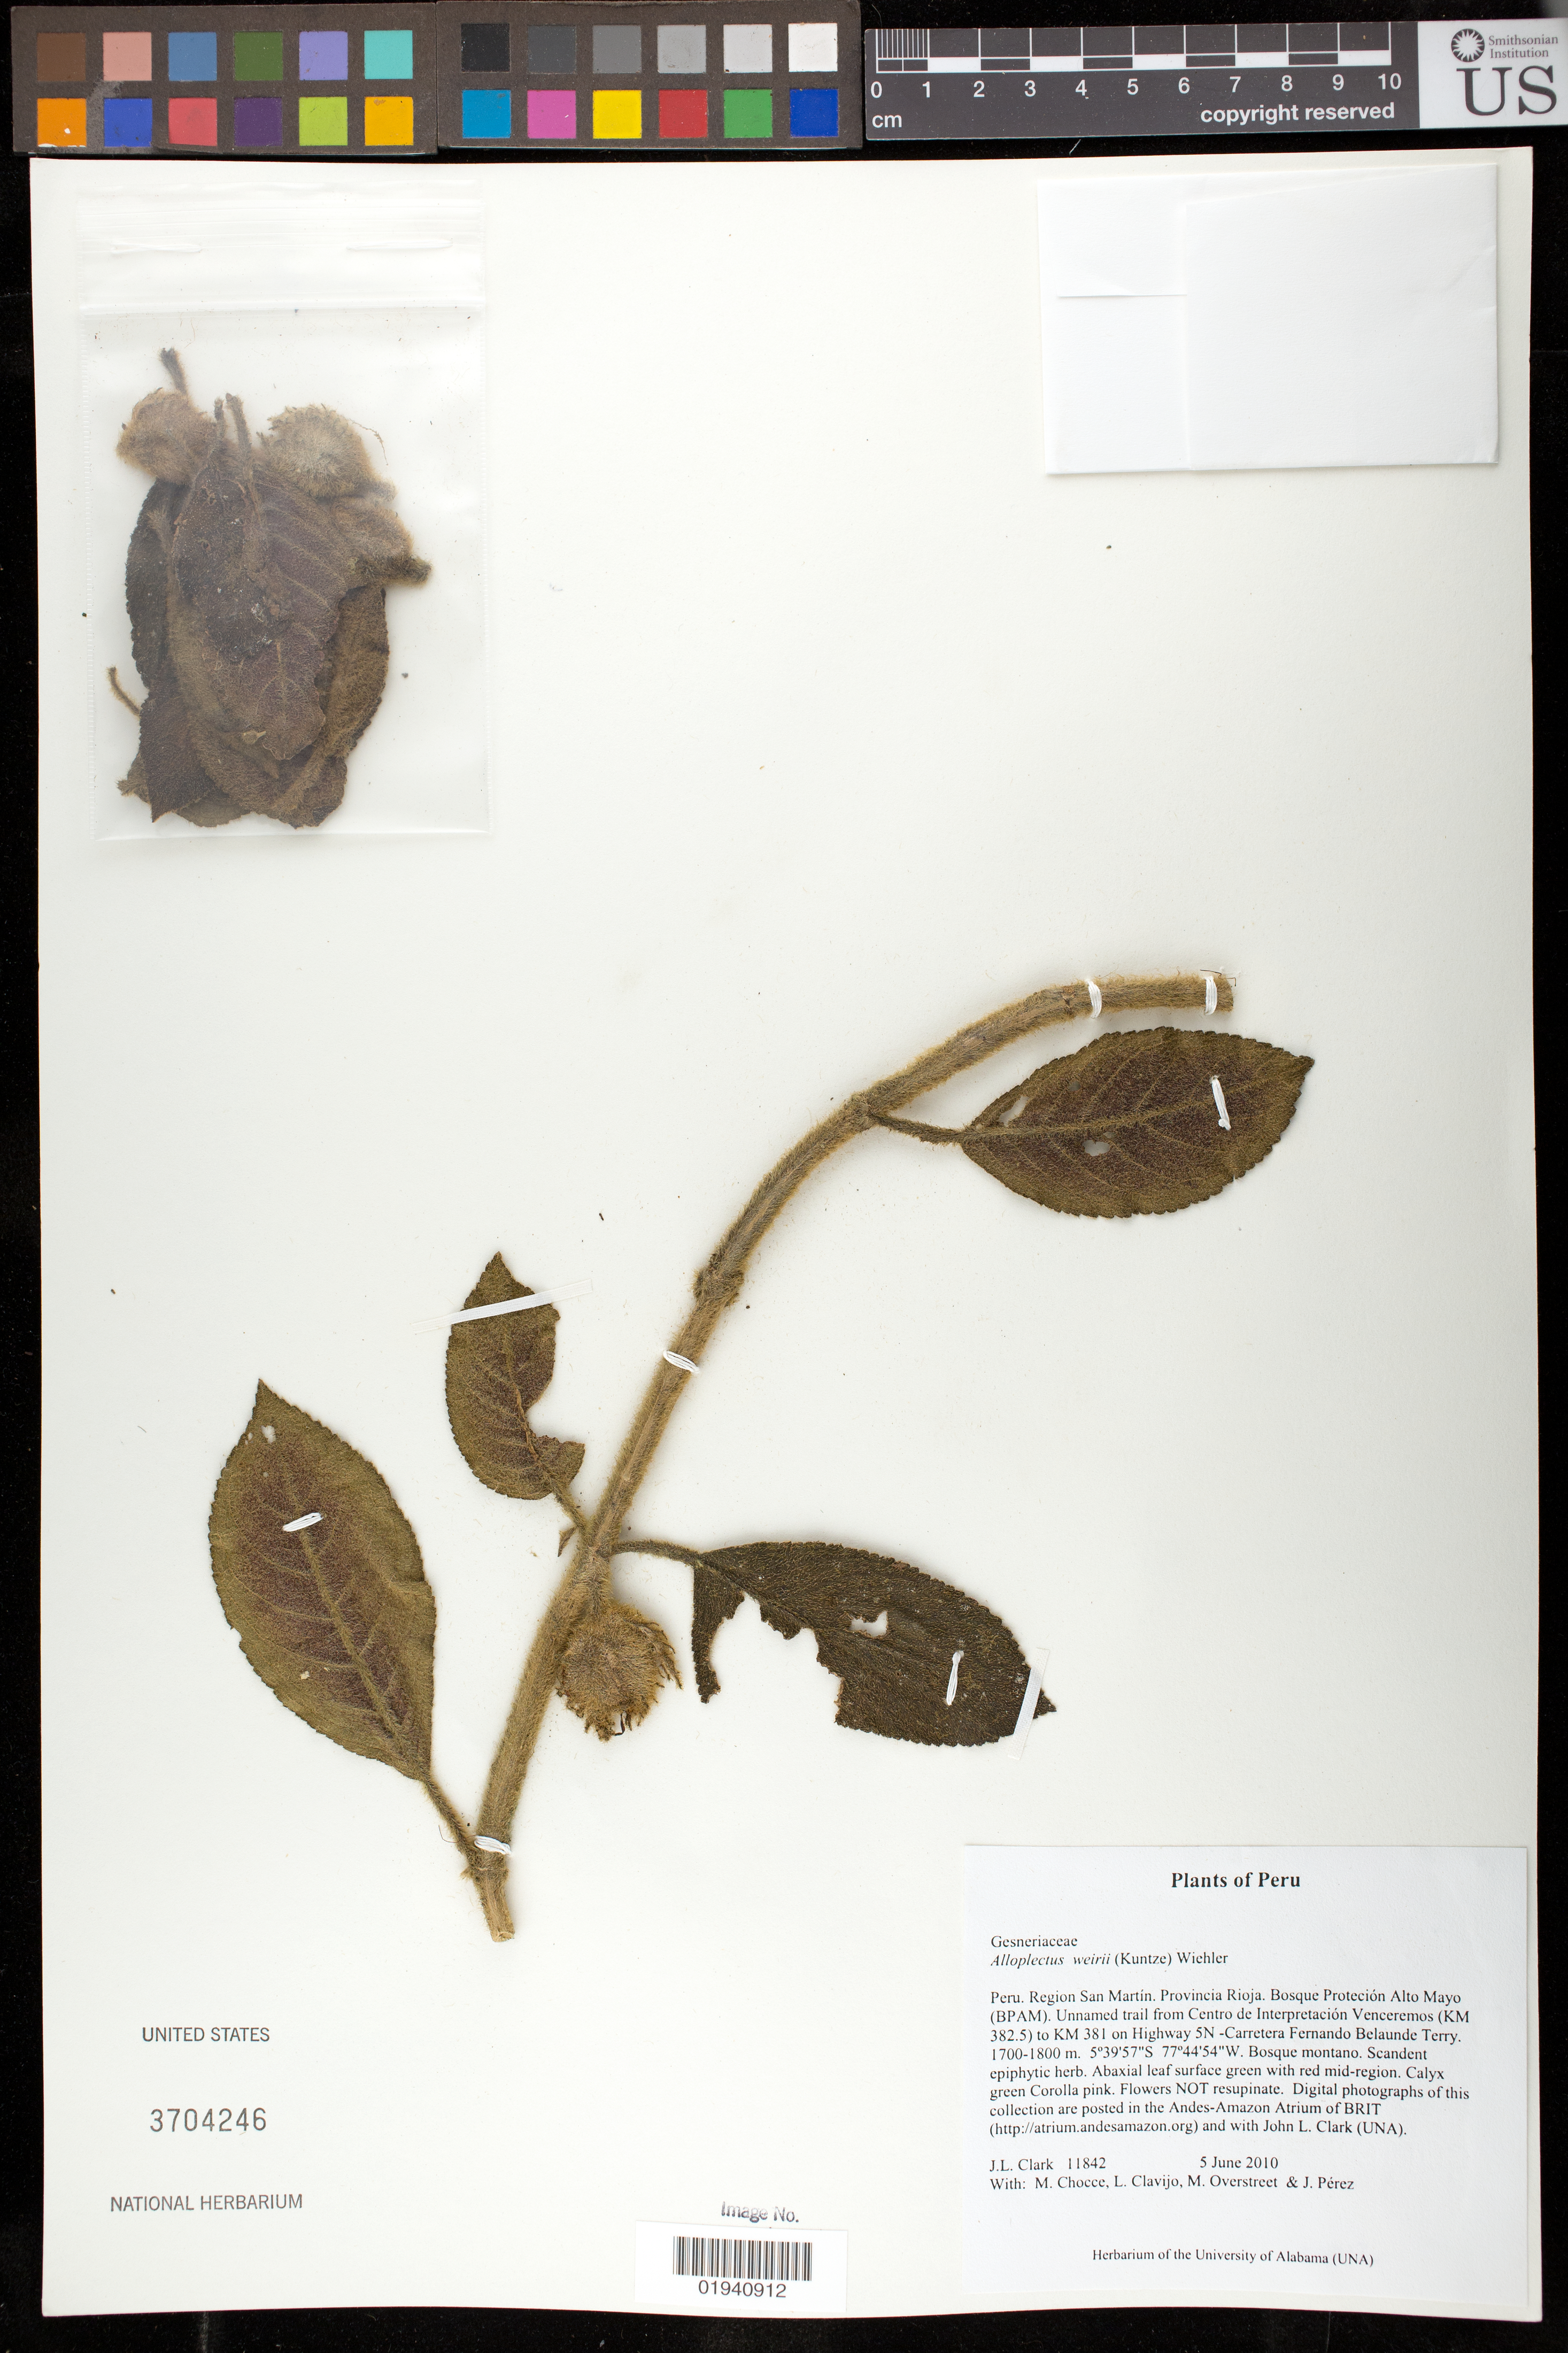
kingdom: Plantae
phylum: Tracheophyta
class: Magnoliopsida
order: Lamiales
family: Gesneriaceae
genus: Alloplectus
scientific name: Alloplectus weirii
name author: (Kuntze) Wiehler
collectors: J. L. Clark, M. Chocce, L. Clavijo, M. Overstreet & J. Perez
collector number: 11842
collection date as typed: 5 Jun 2010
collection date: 2010-06-05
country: Peru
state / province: San Martín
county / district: Rioja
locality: Bosque Protecion Alto Mayo (BPAM). Unnamed trail from Centro de Interpretacion Venceremos (KM 382.5) to KM 381 on Highway 5N. Carretera Fernando Belaunde Terry.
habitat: Bosque montano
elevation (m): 1700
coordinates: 5 39 57 S, 77 44 54 W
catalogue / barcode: US 3704246